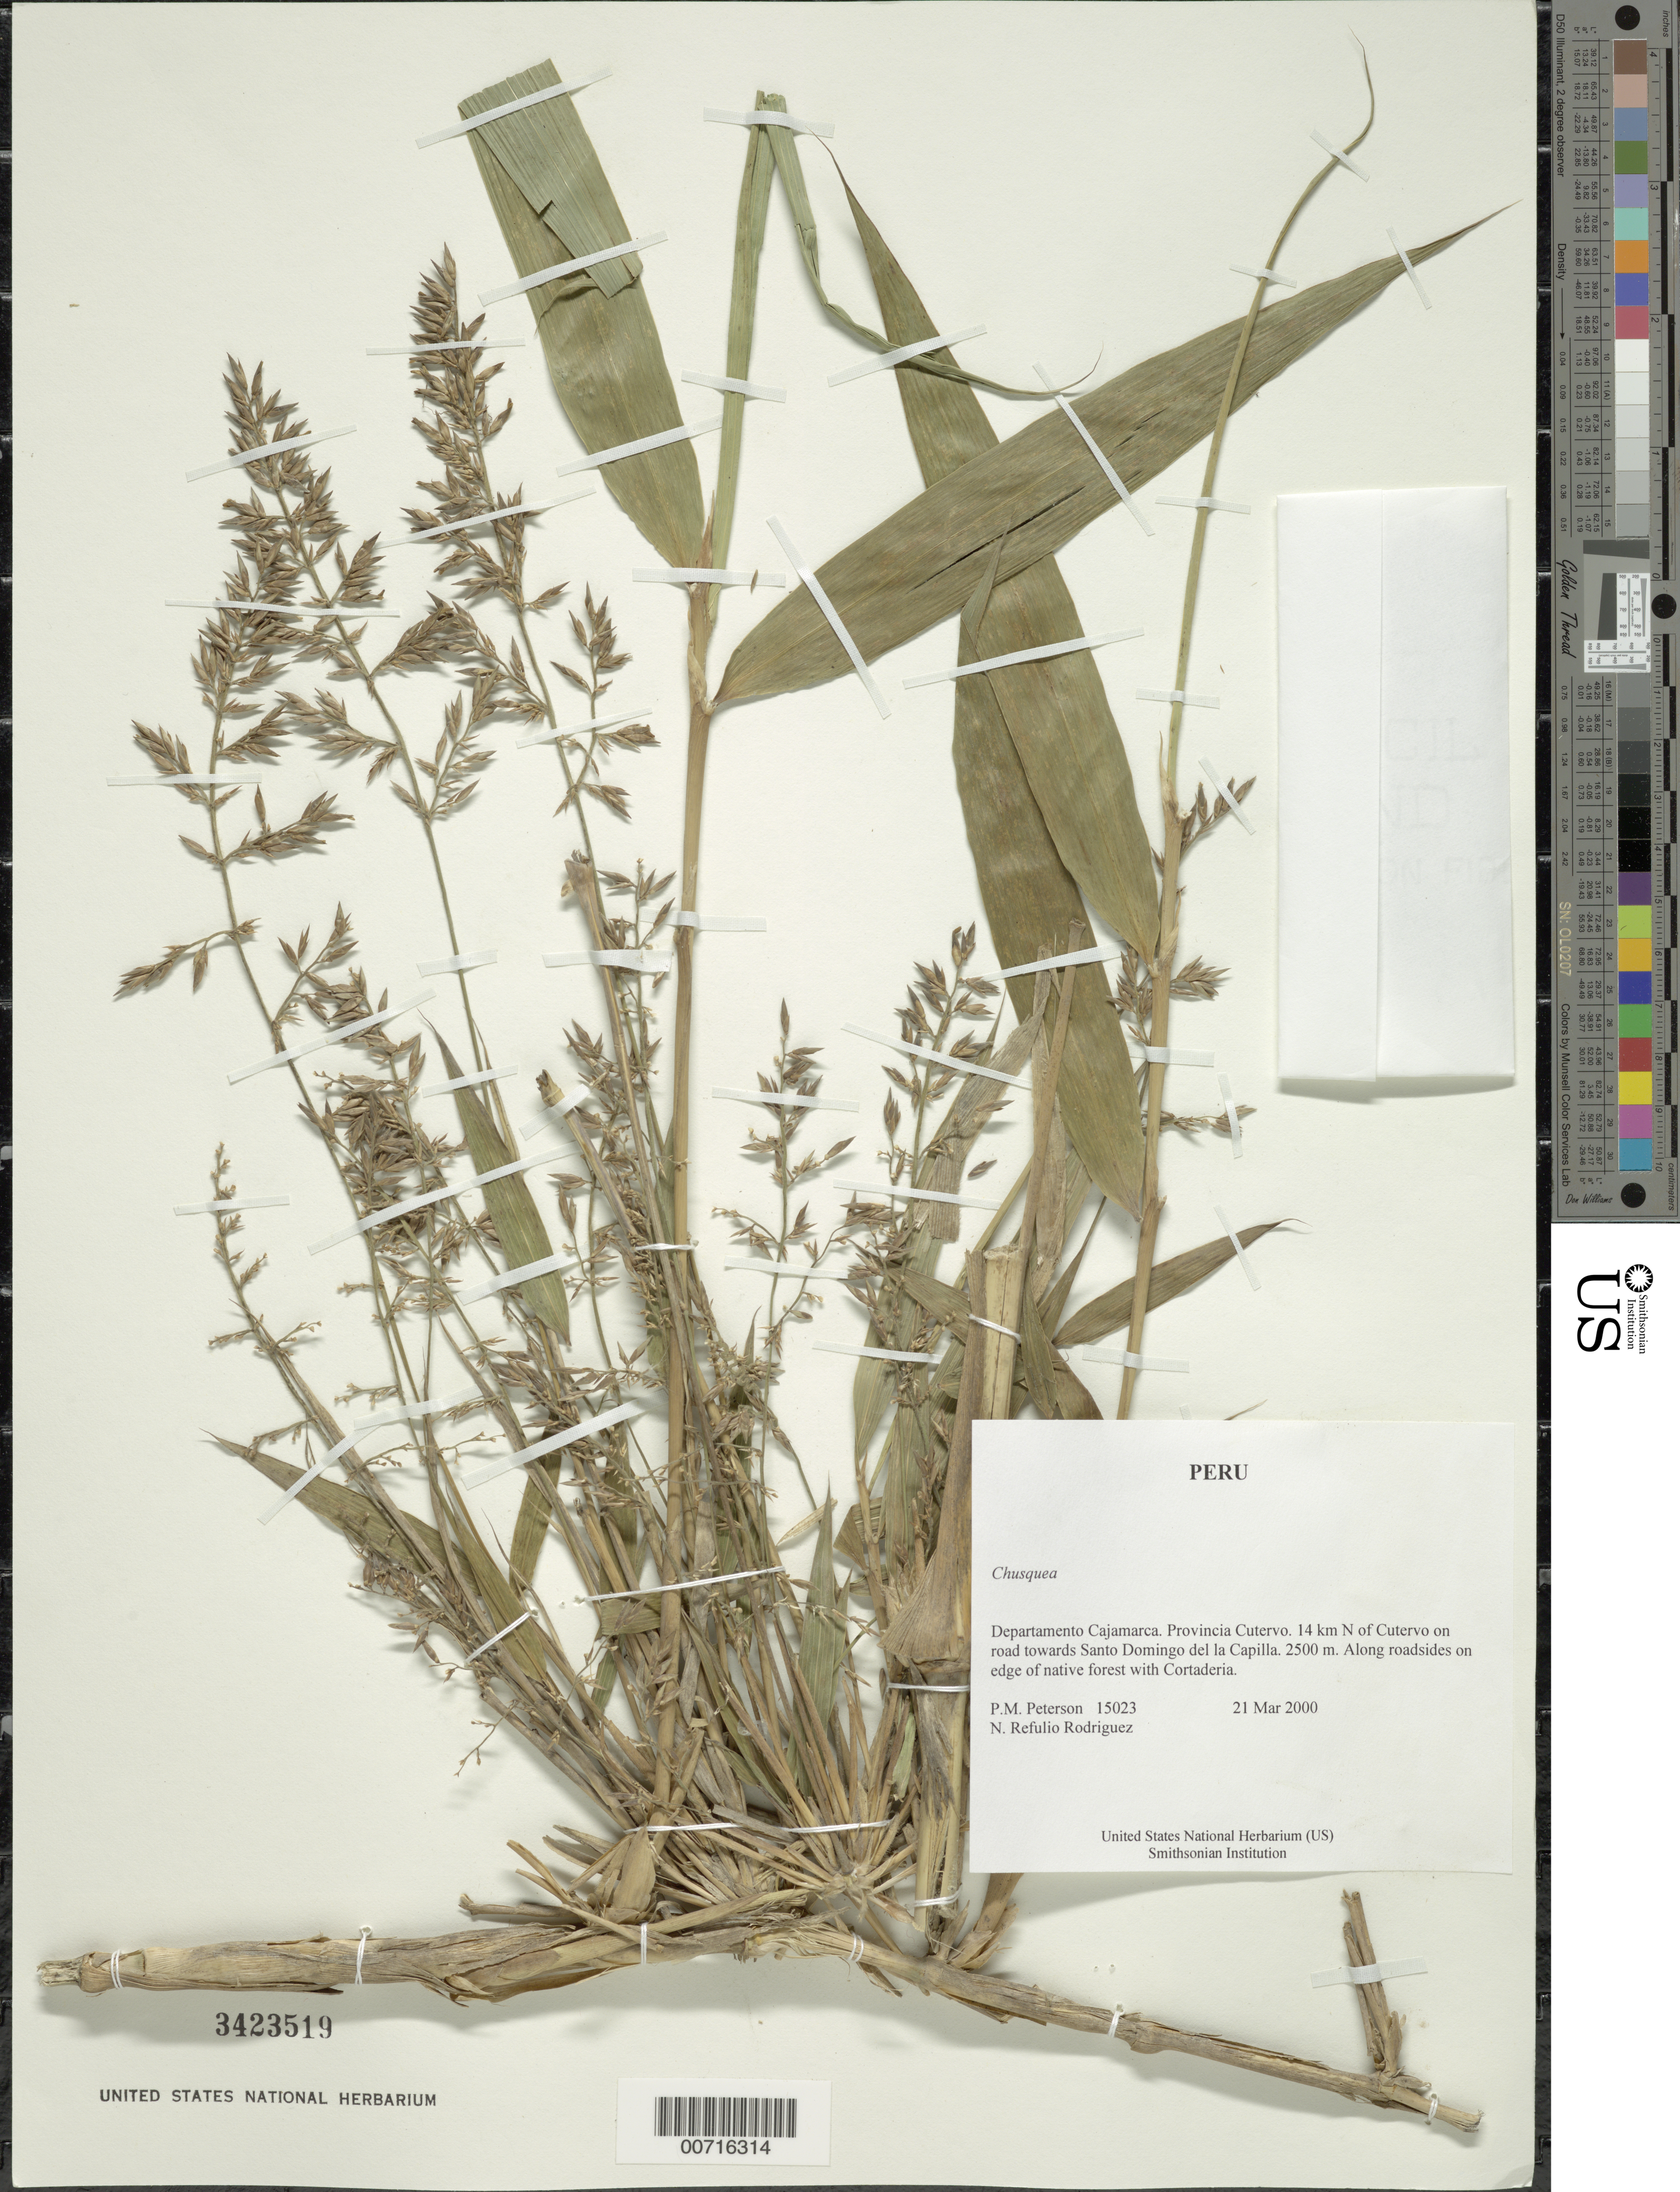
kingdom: Plantae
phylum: Tracheophyta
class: Liliopsida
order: Poales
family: Poaceae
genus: Chusquea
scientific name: Chusquea scandens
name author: Kunth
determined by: Guerreiro, C.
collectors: P. M. Peterson & N. Refulio-Rodríguez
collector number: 15023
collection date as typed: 21 Mar 2000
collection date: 2000-03-21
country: Peru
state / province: Cajamarca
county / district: Cutervo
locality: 14 km N of Cutervo on road towards Santo Domingo del la Capilla.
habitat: Along roadsides on edge of native forest with Cortaderia.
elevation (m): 2500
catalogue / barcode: US 3423519